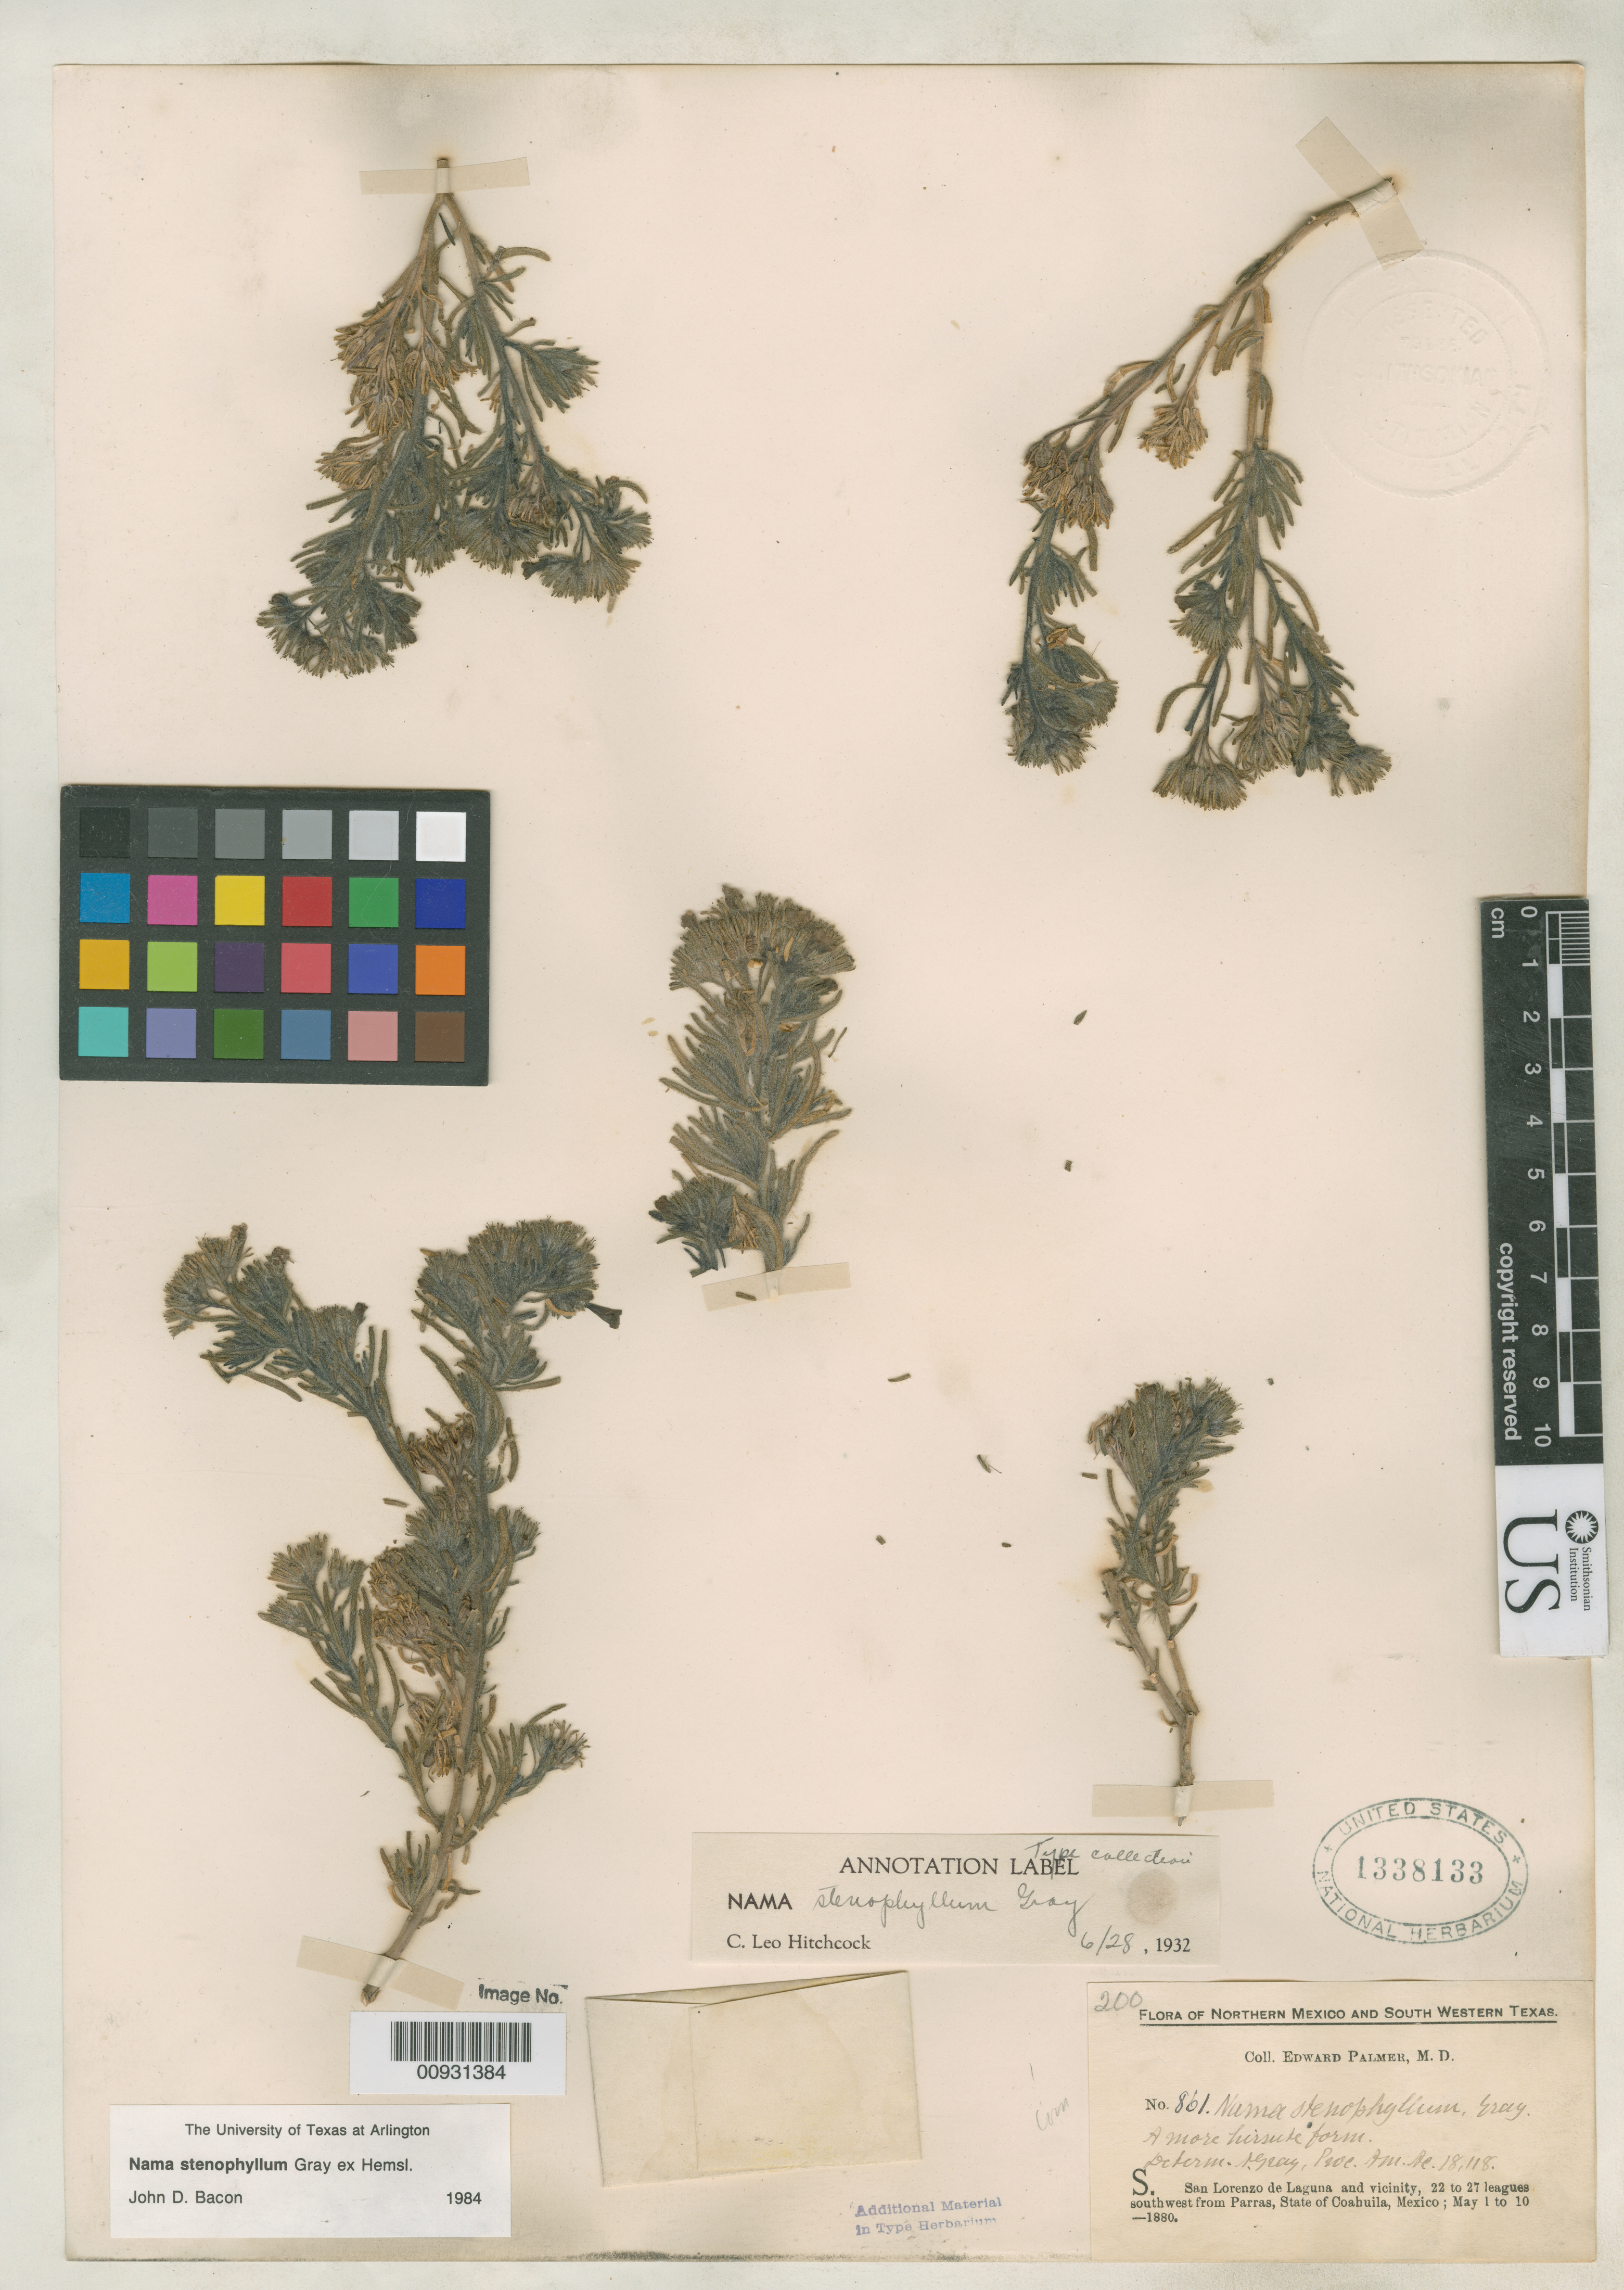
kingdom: Plantae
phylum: Tracheophyta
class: Magnoliopsida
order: Boraginales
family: Namaceae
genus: Nama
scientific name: Nama stenophylla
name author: A. Gray in Hemsl.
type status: Isosyntype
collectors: E. Palmer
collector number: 861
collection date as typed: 01 May 1880 to 10 May 1880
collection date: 1880-05-01/1880-05-10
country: Mexico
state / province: Coahuila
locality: San Lorenzo de Laguna and vicinity, 22 to 27 leagues southwest from Parras.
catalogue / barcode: US 1338133